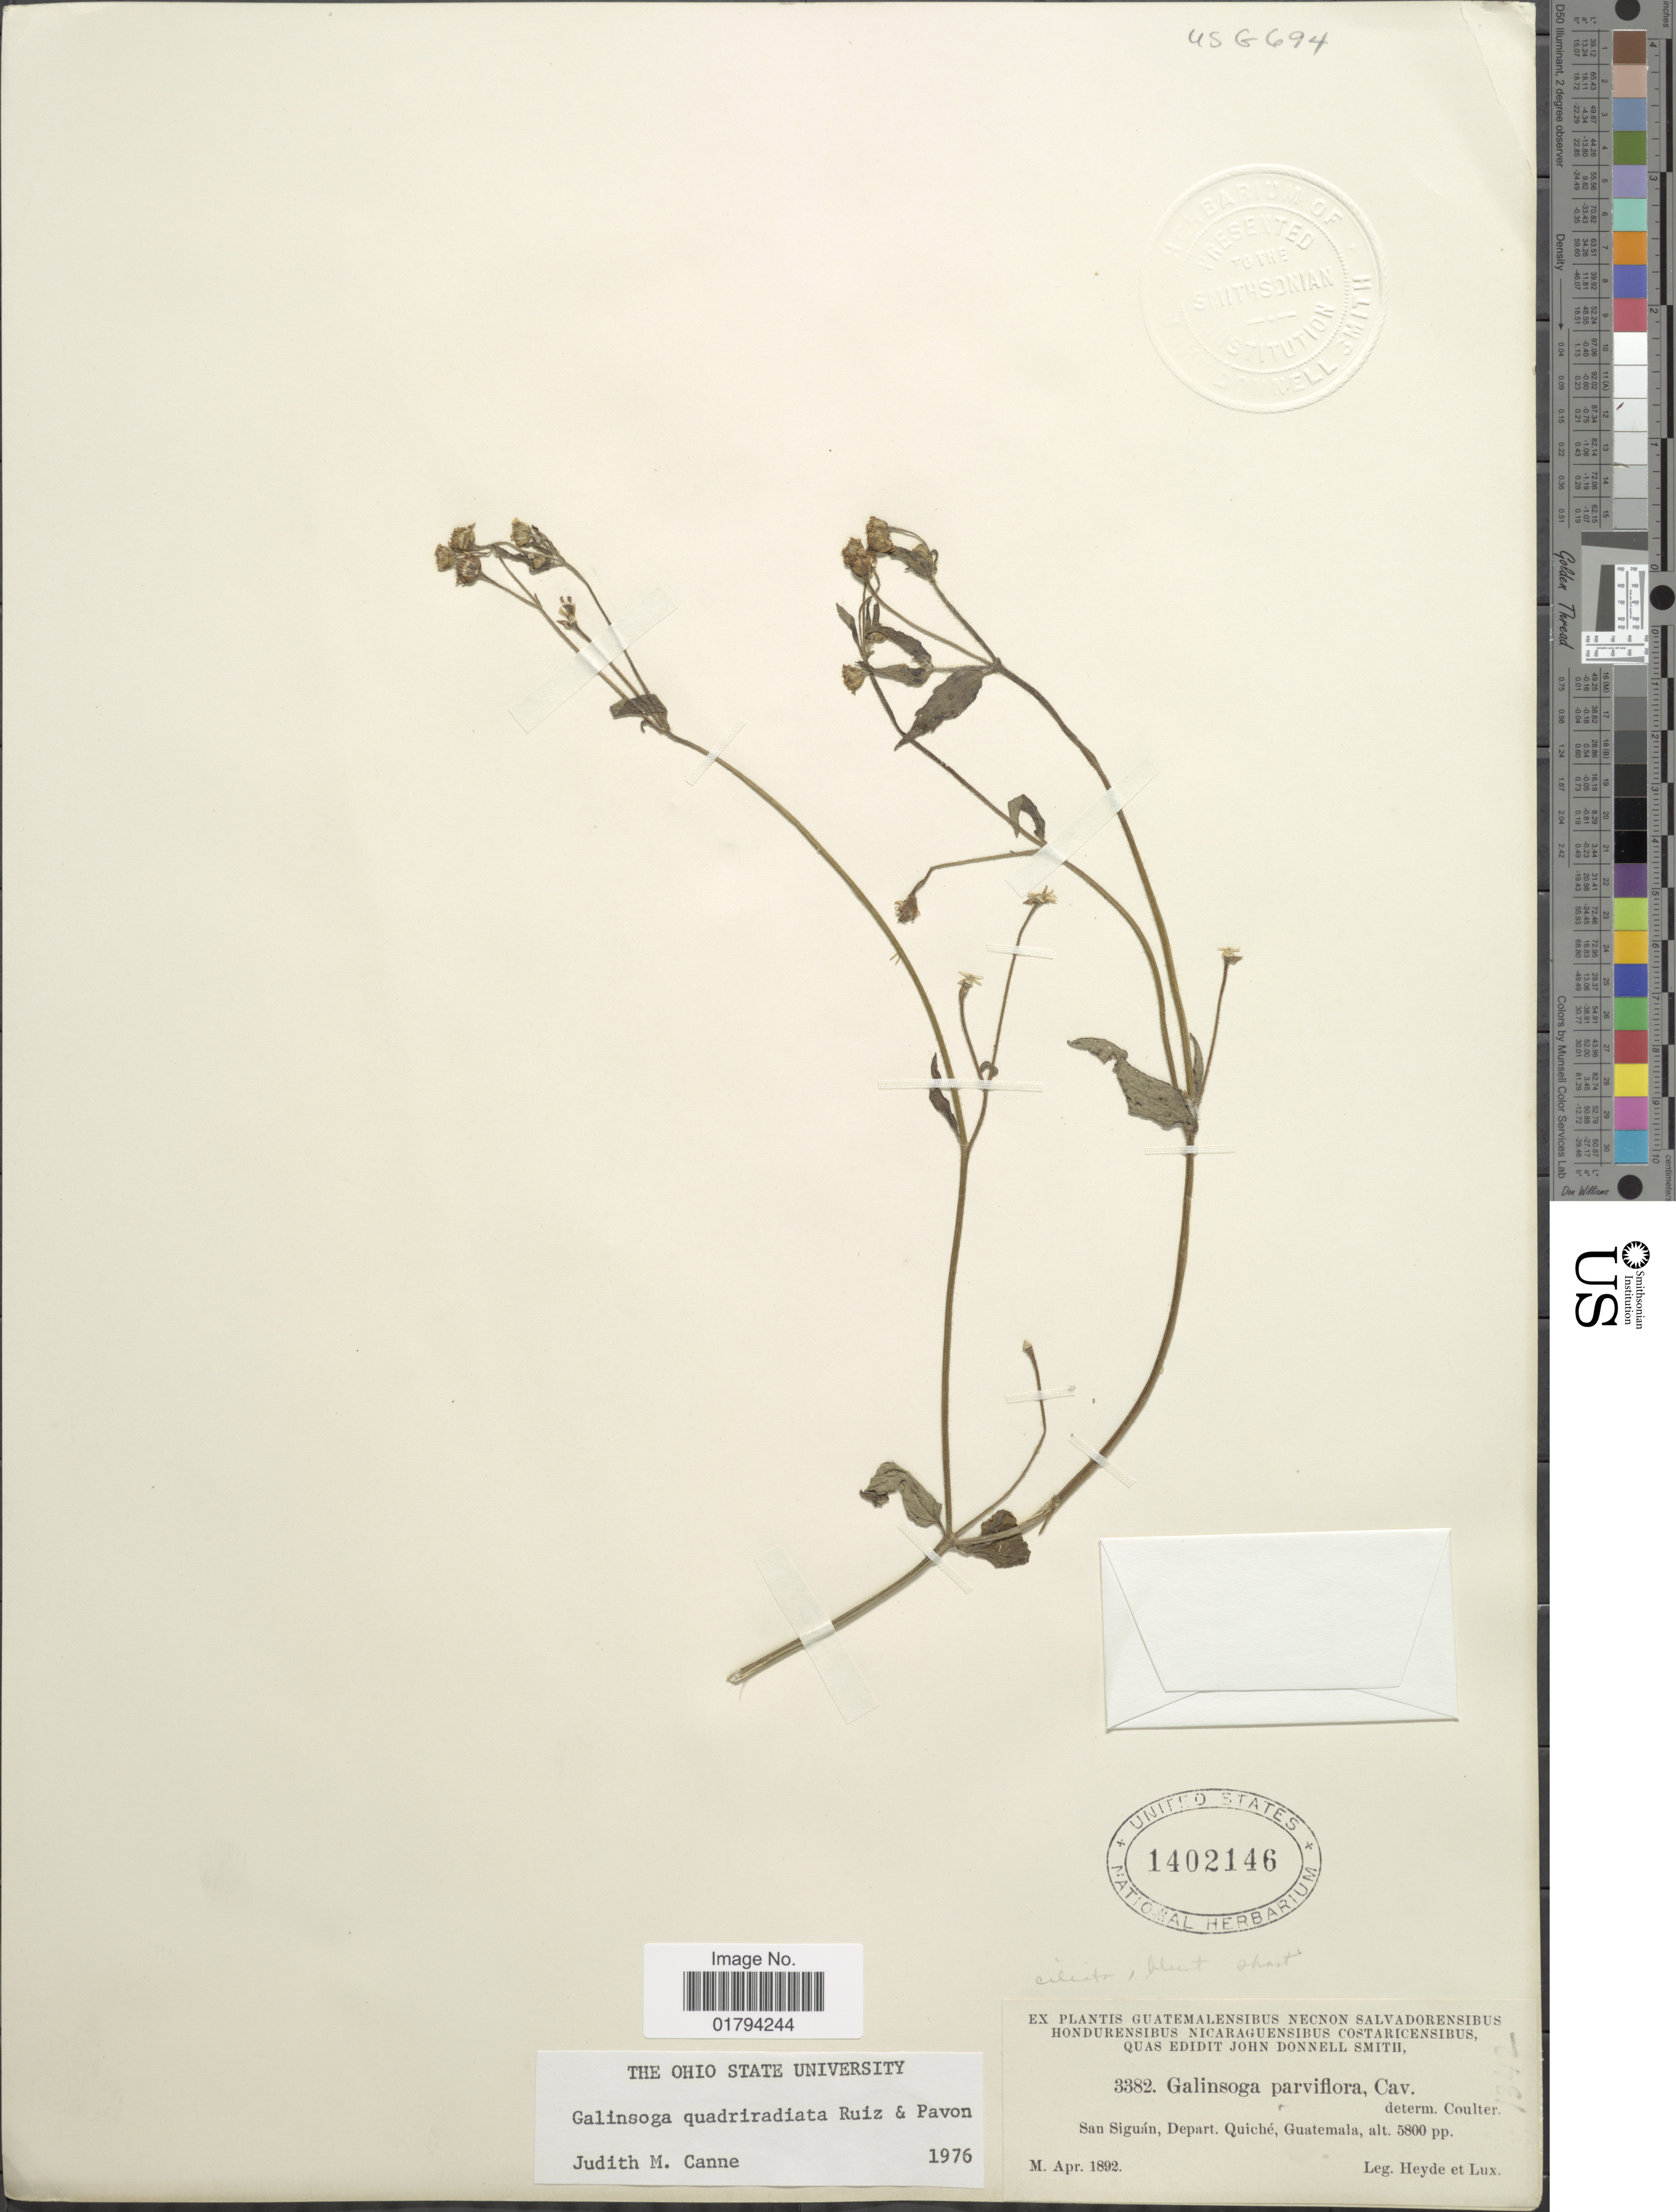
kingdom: Plantae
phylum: Tracheophyta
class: Magnoliopsida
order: Asterales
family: Asteraceae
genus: Galinsoga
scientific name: Galinsoga quadriradiata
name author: Ruiz & Pav.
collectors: Heyde & Lux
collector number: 3382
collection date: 1892-04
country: Guatemala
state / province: El Quiché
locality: Quiche, San Siguan.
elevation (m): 1768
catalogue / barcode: US 1402146